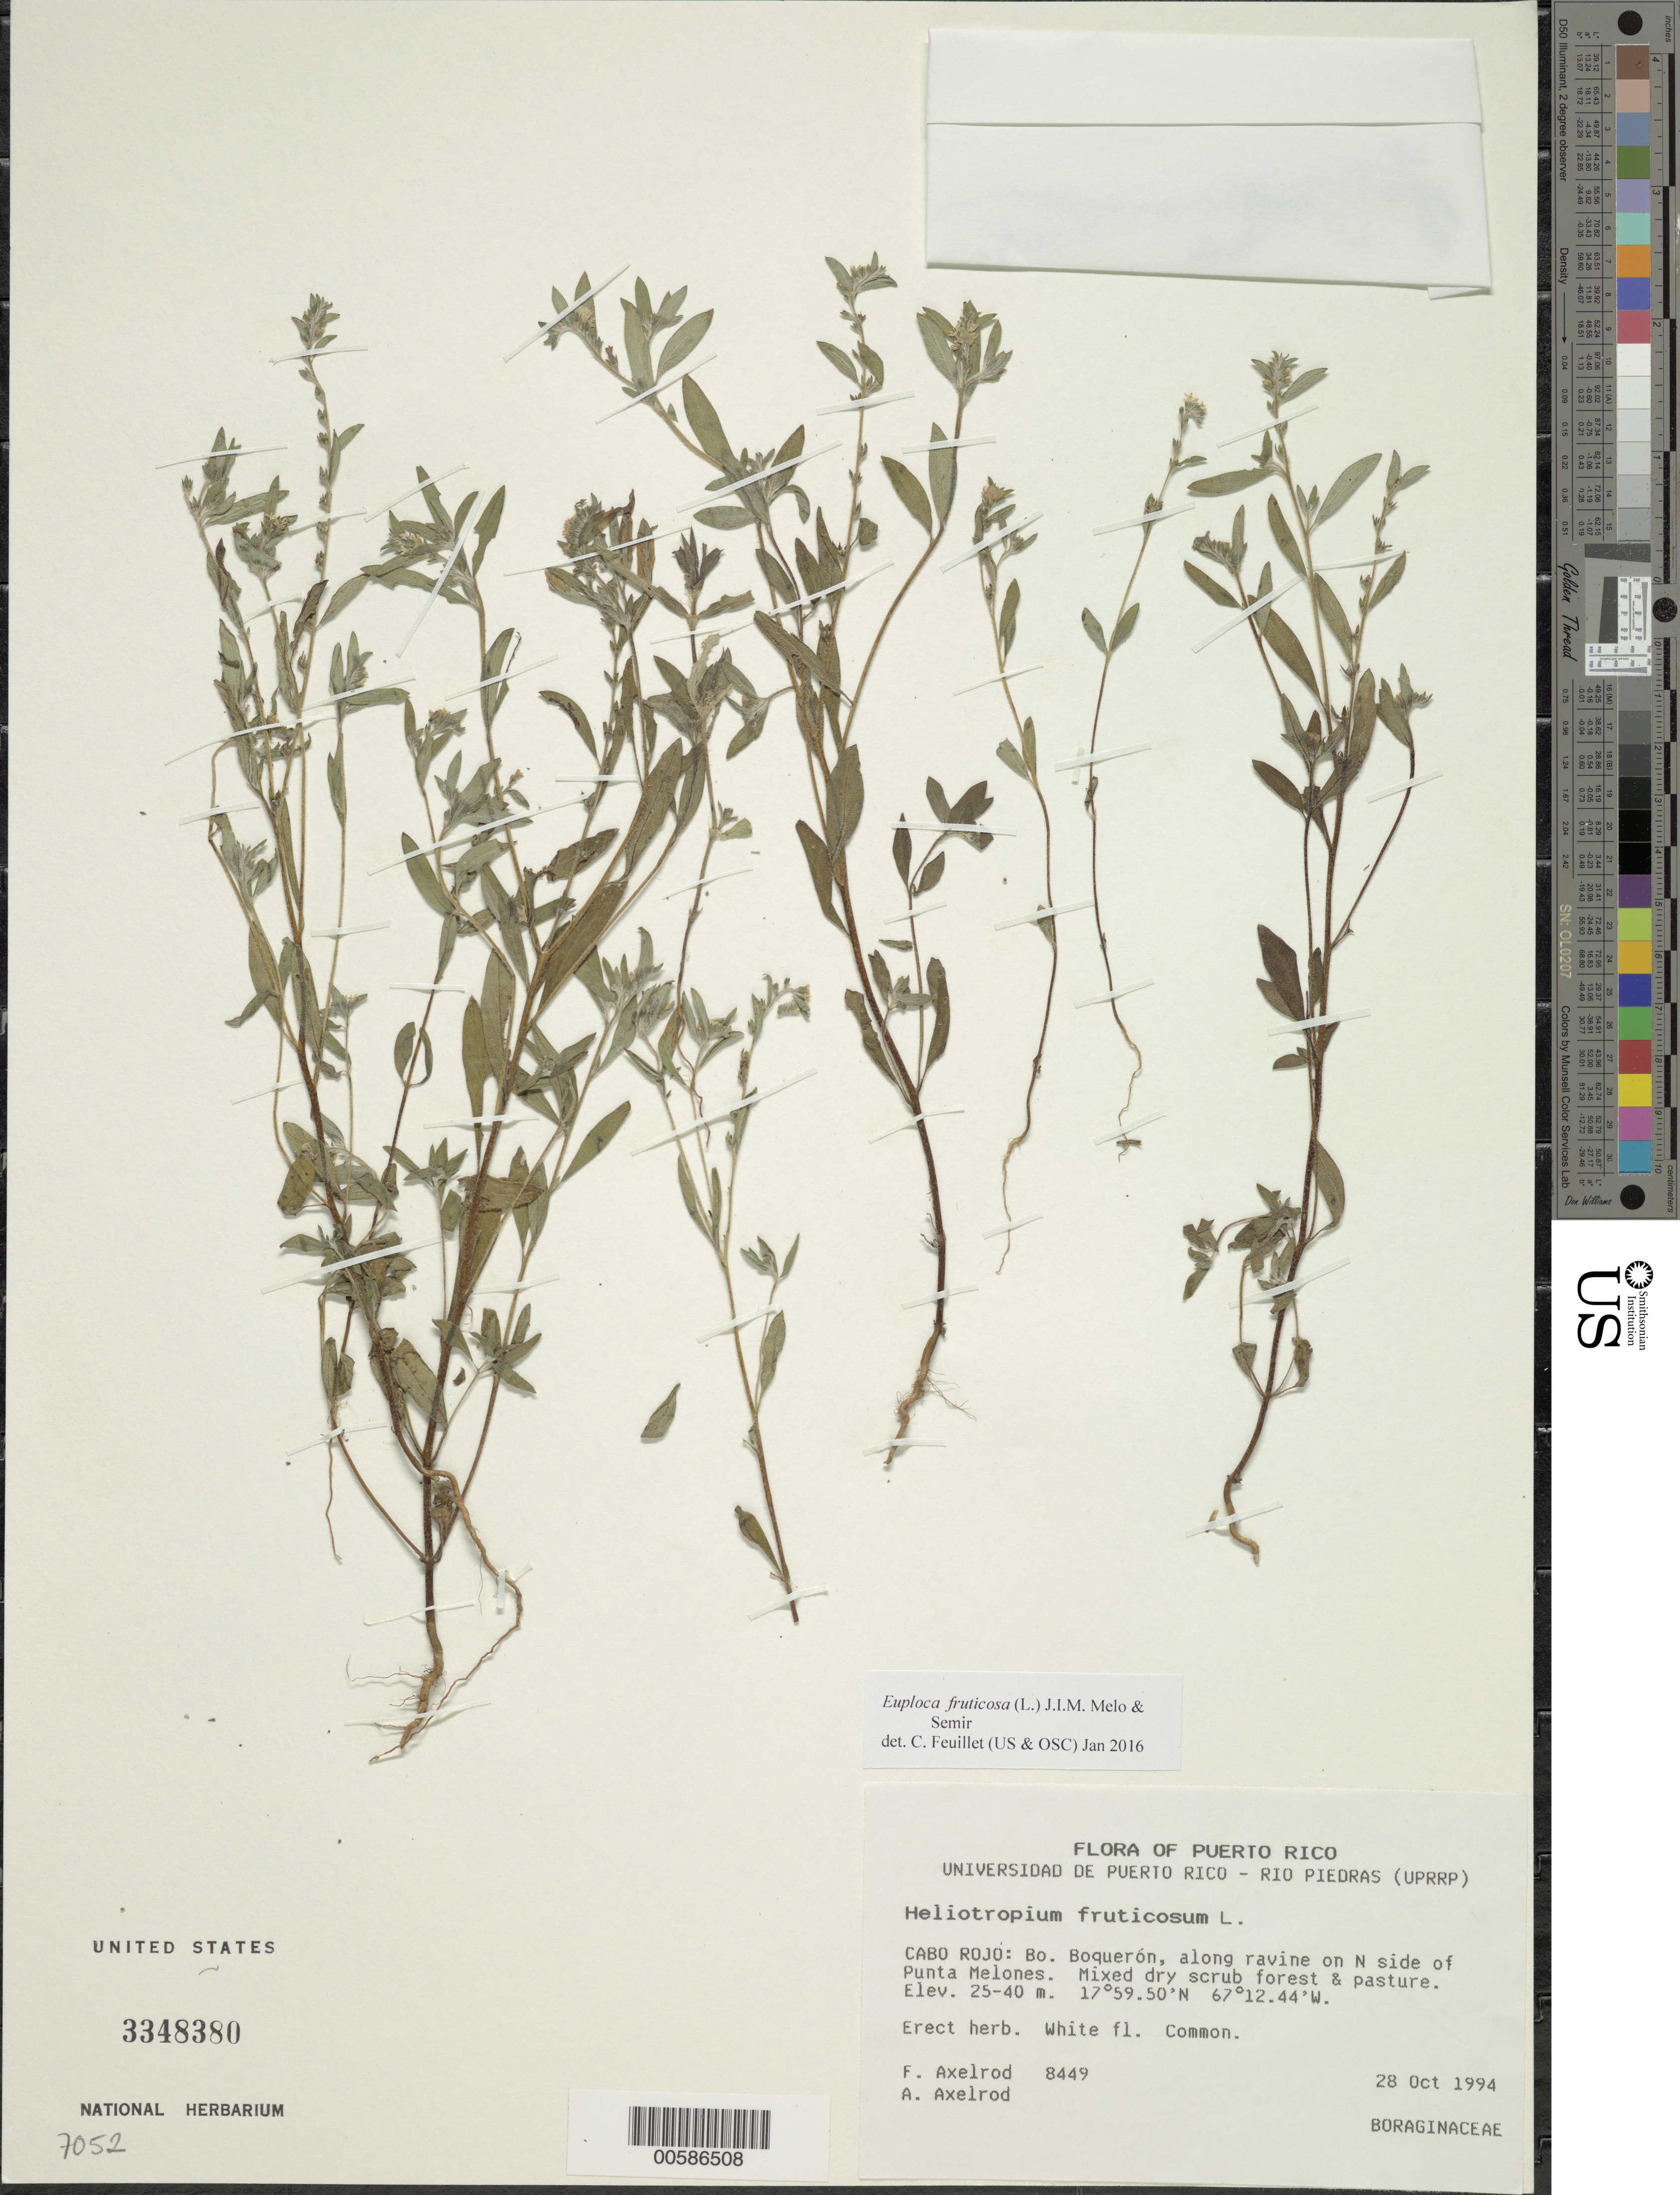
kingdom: Plantae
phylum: Tracheophyta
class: Magnoliopsida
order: Boraginales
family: Heliotropiaceae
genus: Euploca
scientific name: Euploca fruticosa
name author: (L.) J.I.M. Melo & Semir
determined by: Feuillet, C.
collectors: F. S. Axelrod & A. Axelrod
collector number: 8449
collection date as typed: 28 Oct 1994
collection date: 1994-10-28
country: Puerto Rico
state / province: Cabo Rojo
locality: Cabo Rojo: Bo. Boquerón, along ravine on N side of Punta Melones.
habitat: Mixed dry scrub forest and pasture.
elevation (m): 25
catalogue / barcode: US 3348380